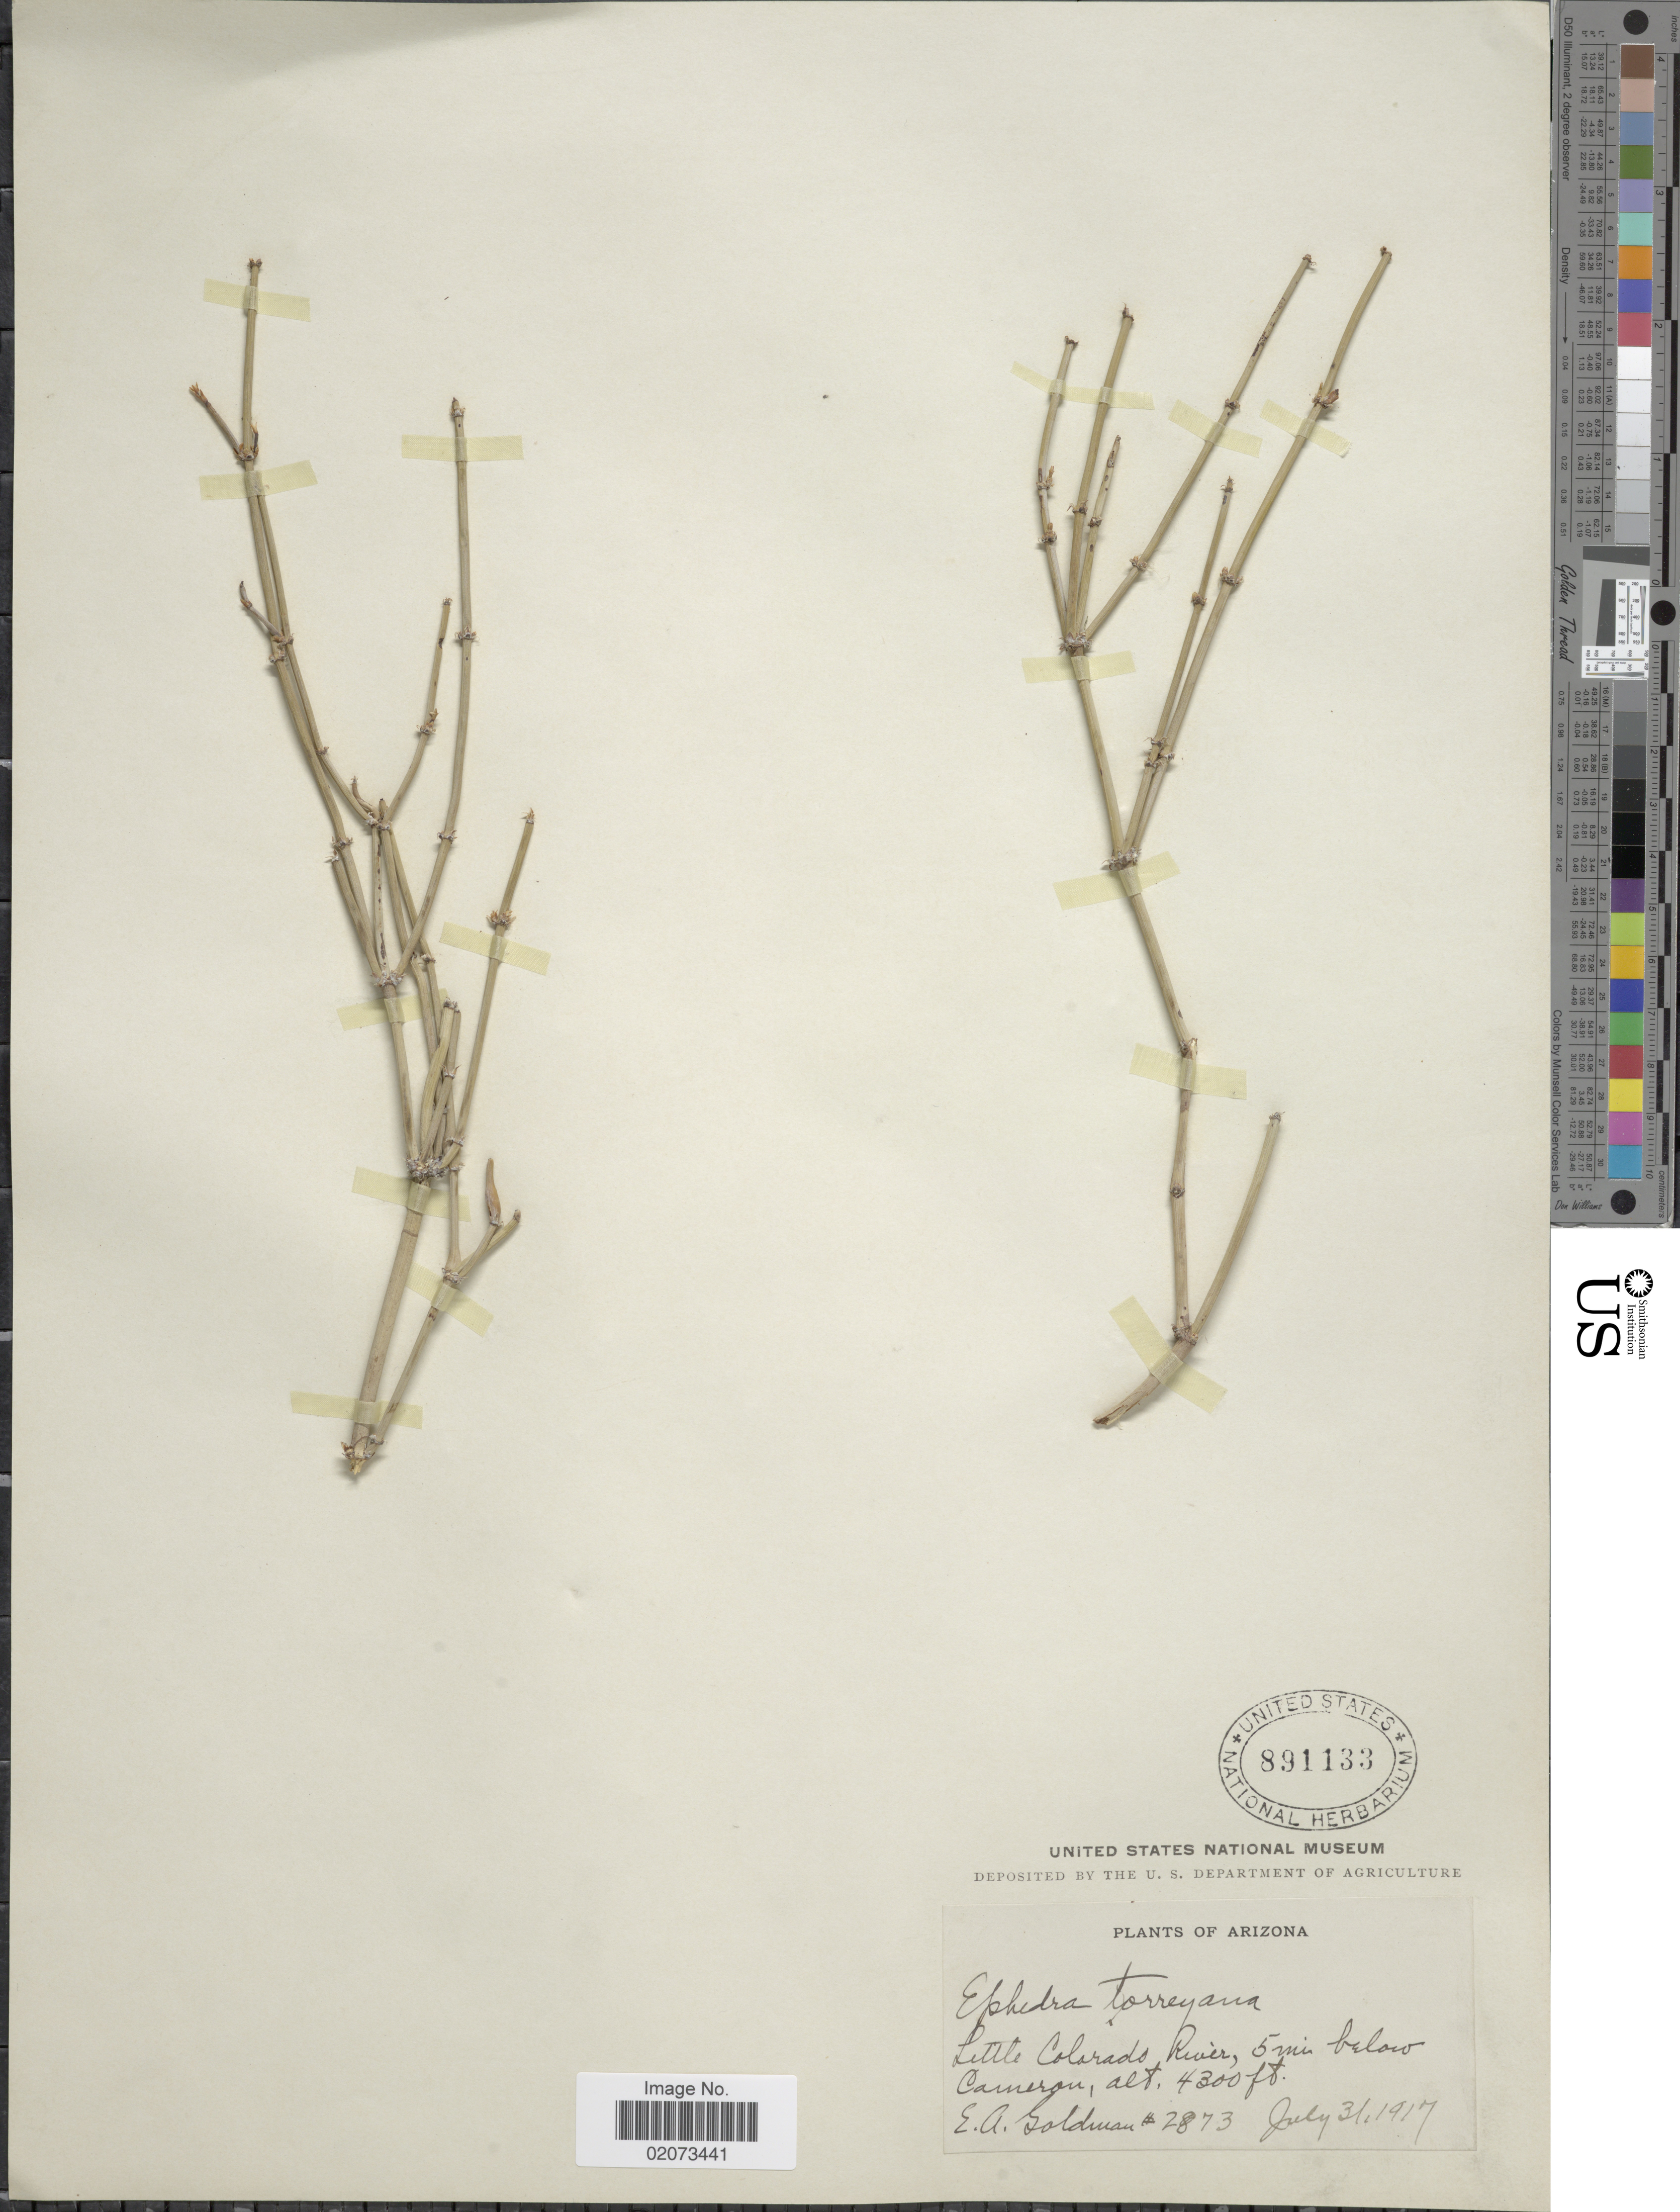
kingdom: Plantae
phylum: Tracheophyta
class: Gnetopsida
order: Ephedrales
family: Ephedraceae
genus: Ephedra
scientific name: Ephedra torreyana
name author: S. Watson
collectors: E. A. Goldman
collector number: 2873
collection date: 1917-07-31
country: United States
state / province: Arizona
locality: Little Colorado River, 5 mi below Cameron.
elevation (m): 1311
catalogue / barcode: US 891133